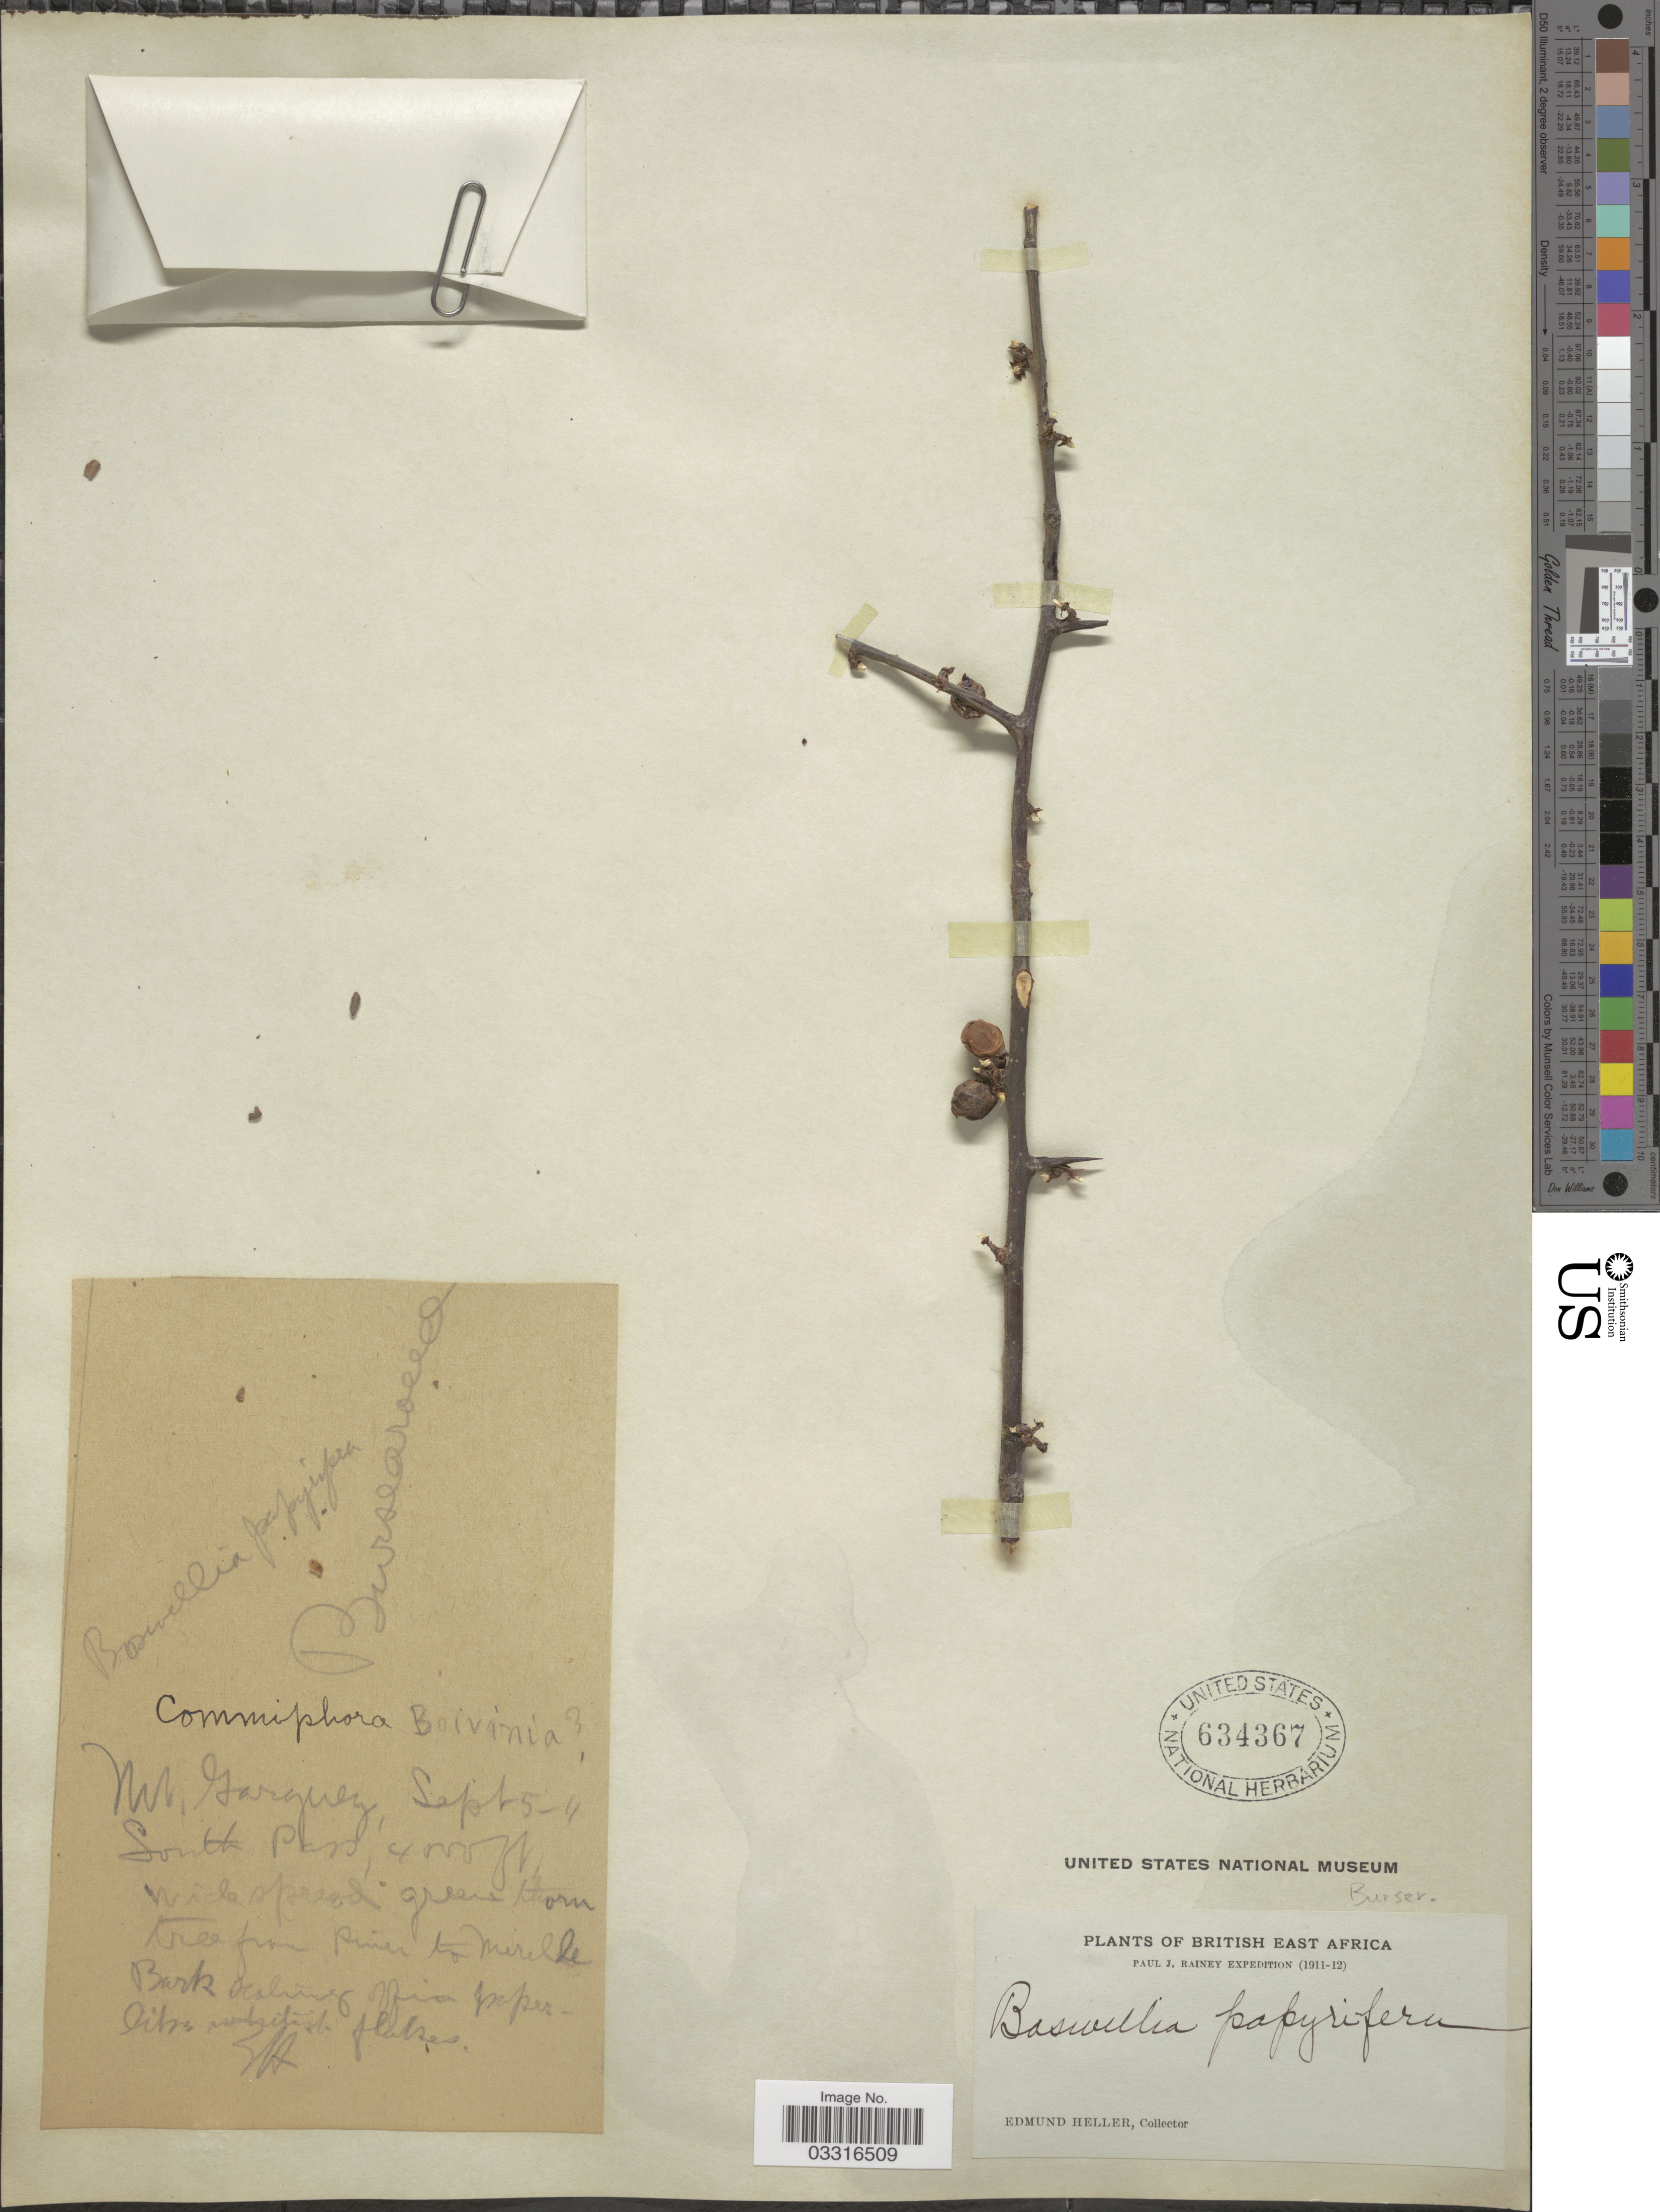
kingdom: Plantae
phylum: Tracheophyta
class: Magnoliopsida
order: Sapindales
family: Burseraceae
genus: Boswellia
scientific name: Boswellia papyrifera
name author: (Caill. ex Delile) Hochst.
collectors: E. Heller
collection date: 1911-09-04/1912-09-05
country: Kenya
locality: British East Africa. Mt. Garguez, South Pass.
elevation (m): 1219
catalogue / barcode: US 634367